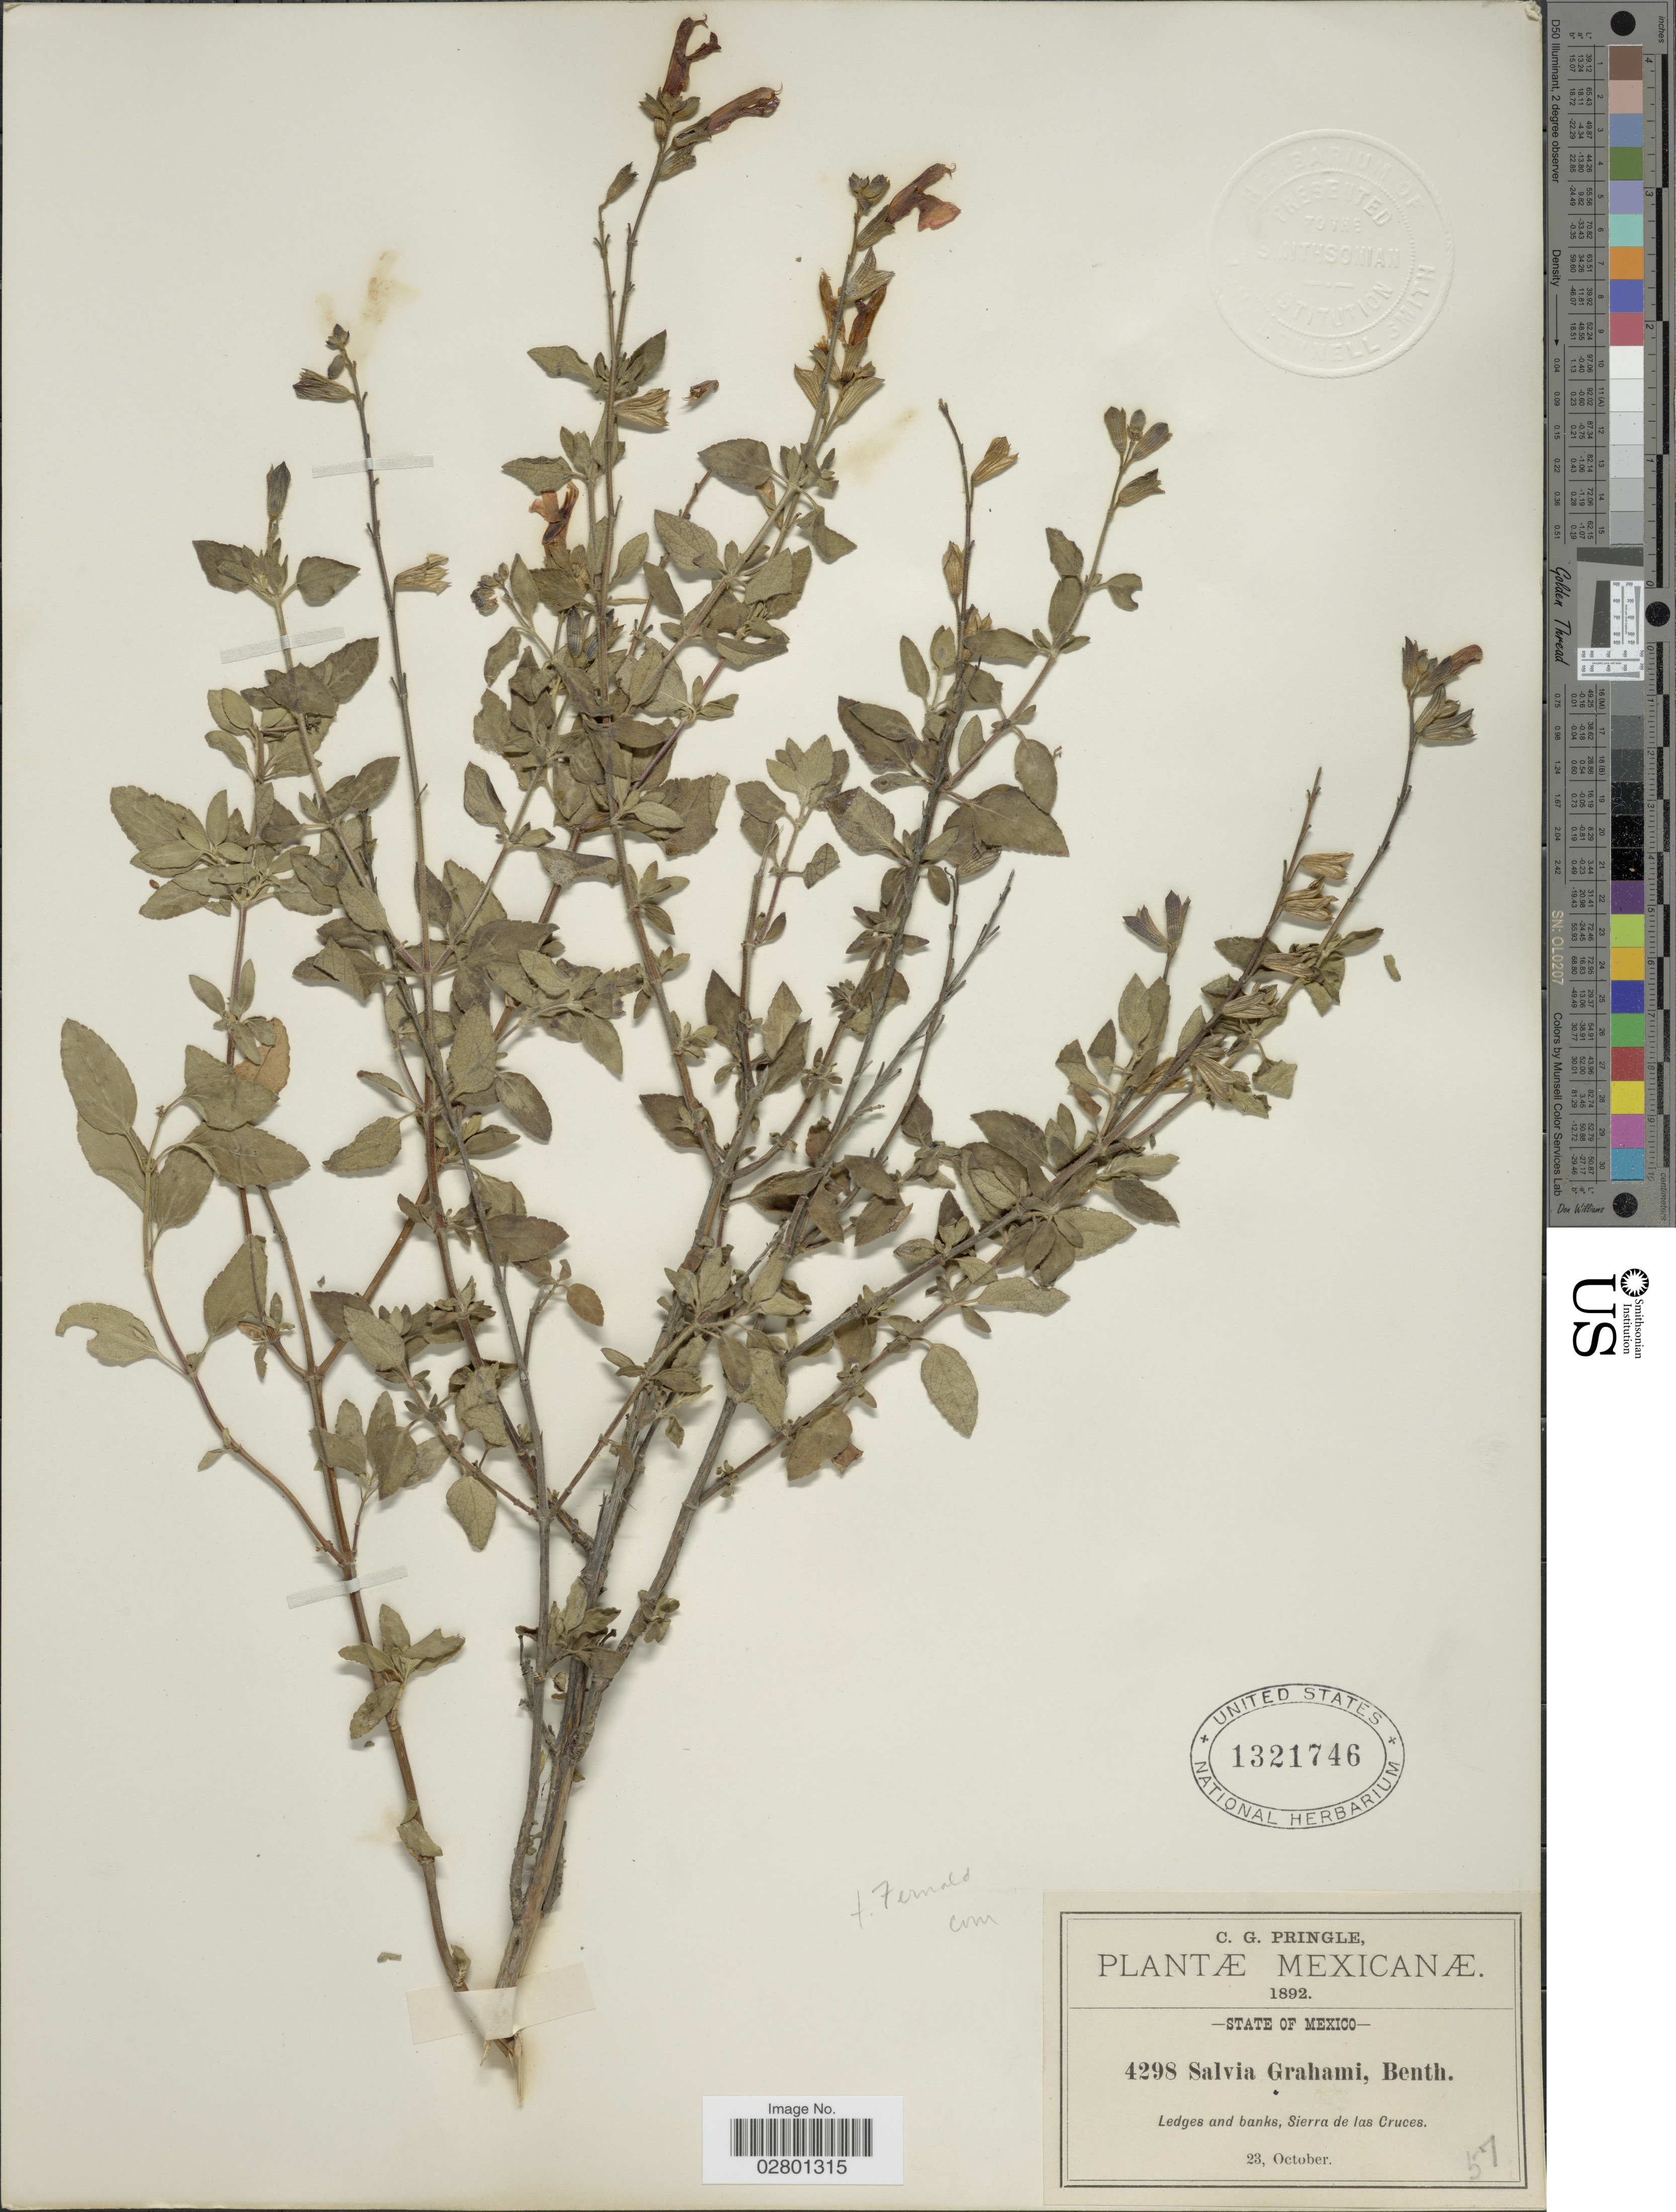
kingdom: Plantae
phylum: Tracheophyta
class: Magnoliopsida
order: Lamiales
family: Lamiaceae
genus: Salvia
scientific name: Salvia grahami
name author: Benth.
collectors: C. G. Pringle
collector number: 4298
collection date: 1892-10-23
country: Mexico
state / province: México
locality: Mexicanæ. Ledges and banks, Sierra de las Cruces.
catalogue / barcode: US 1321746